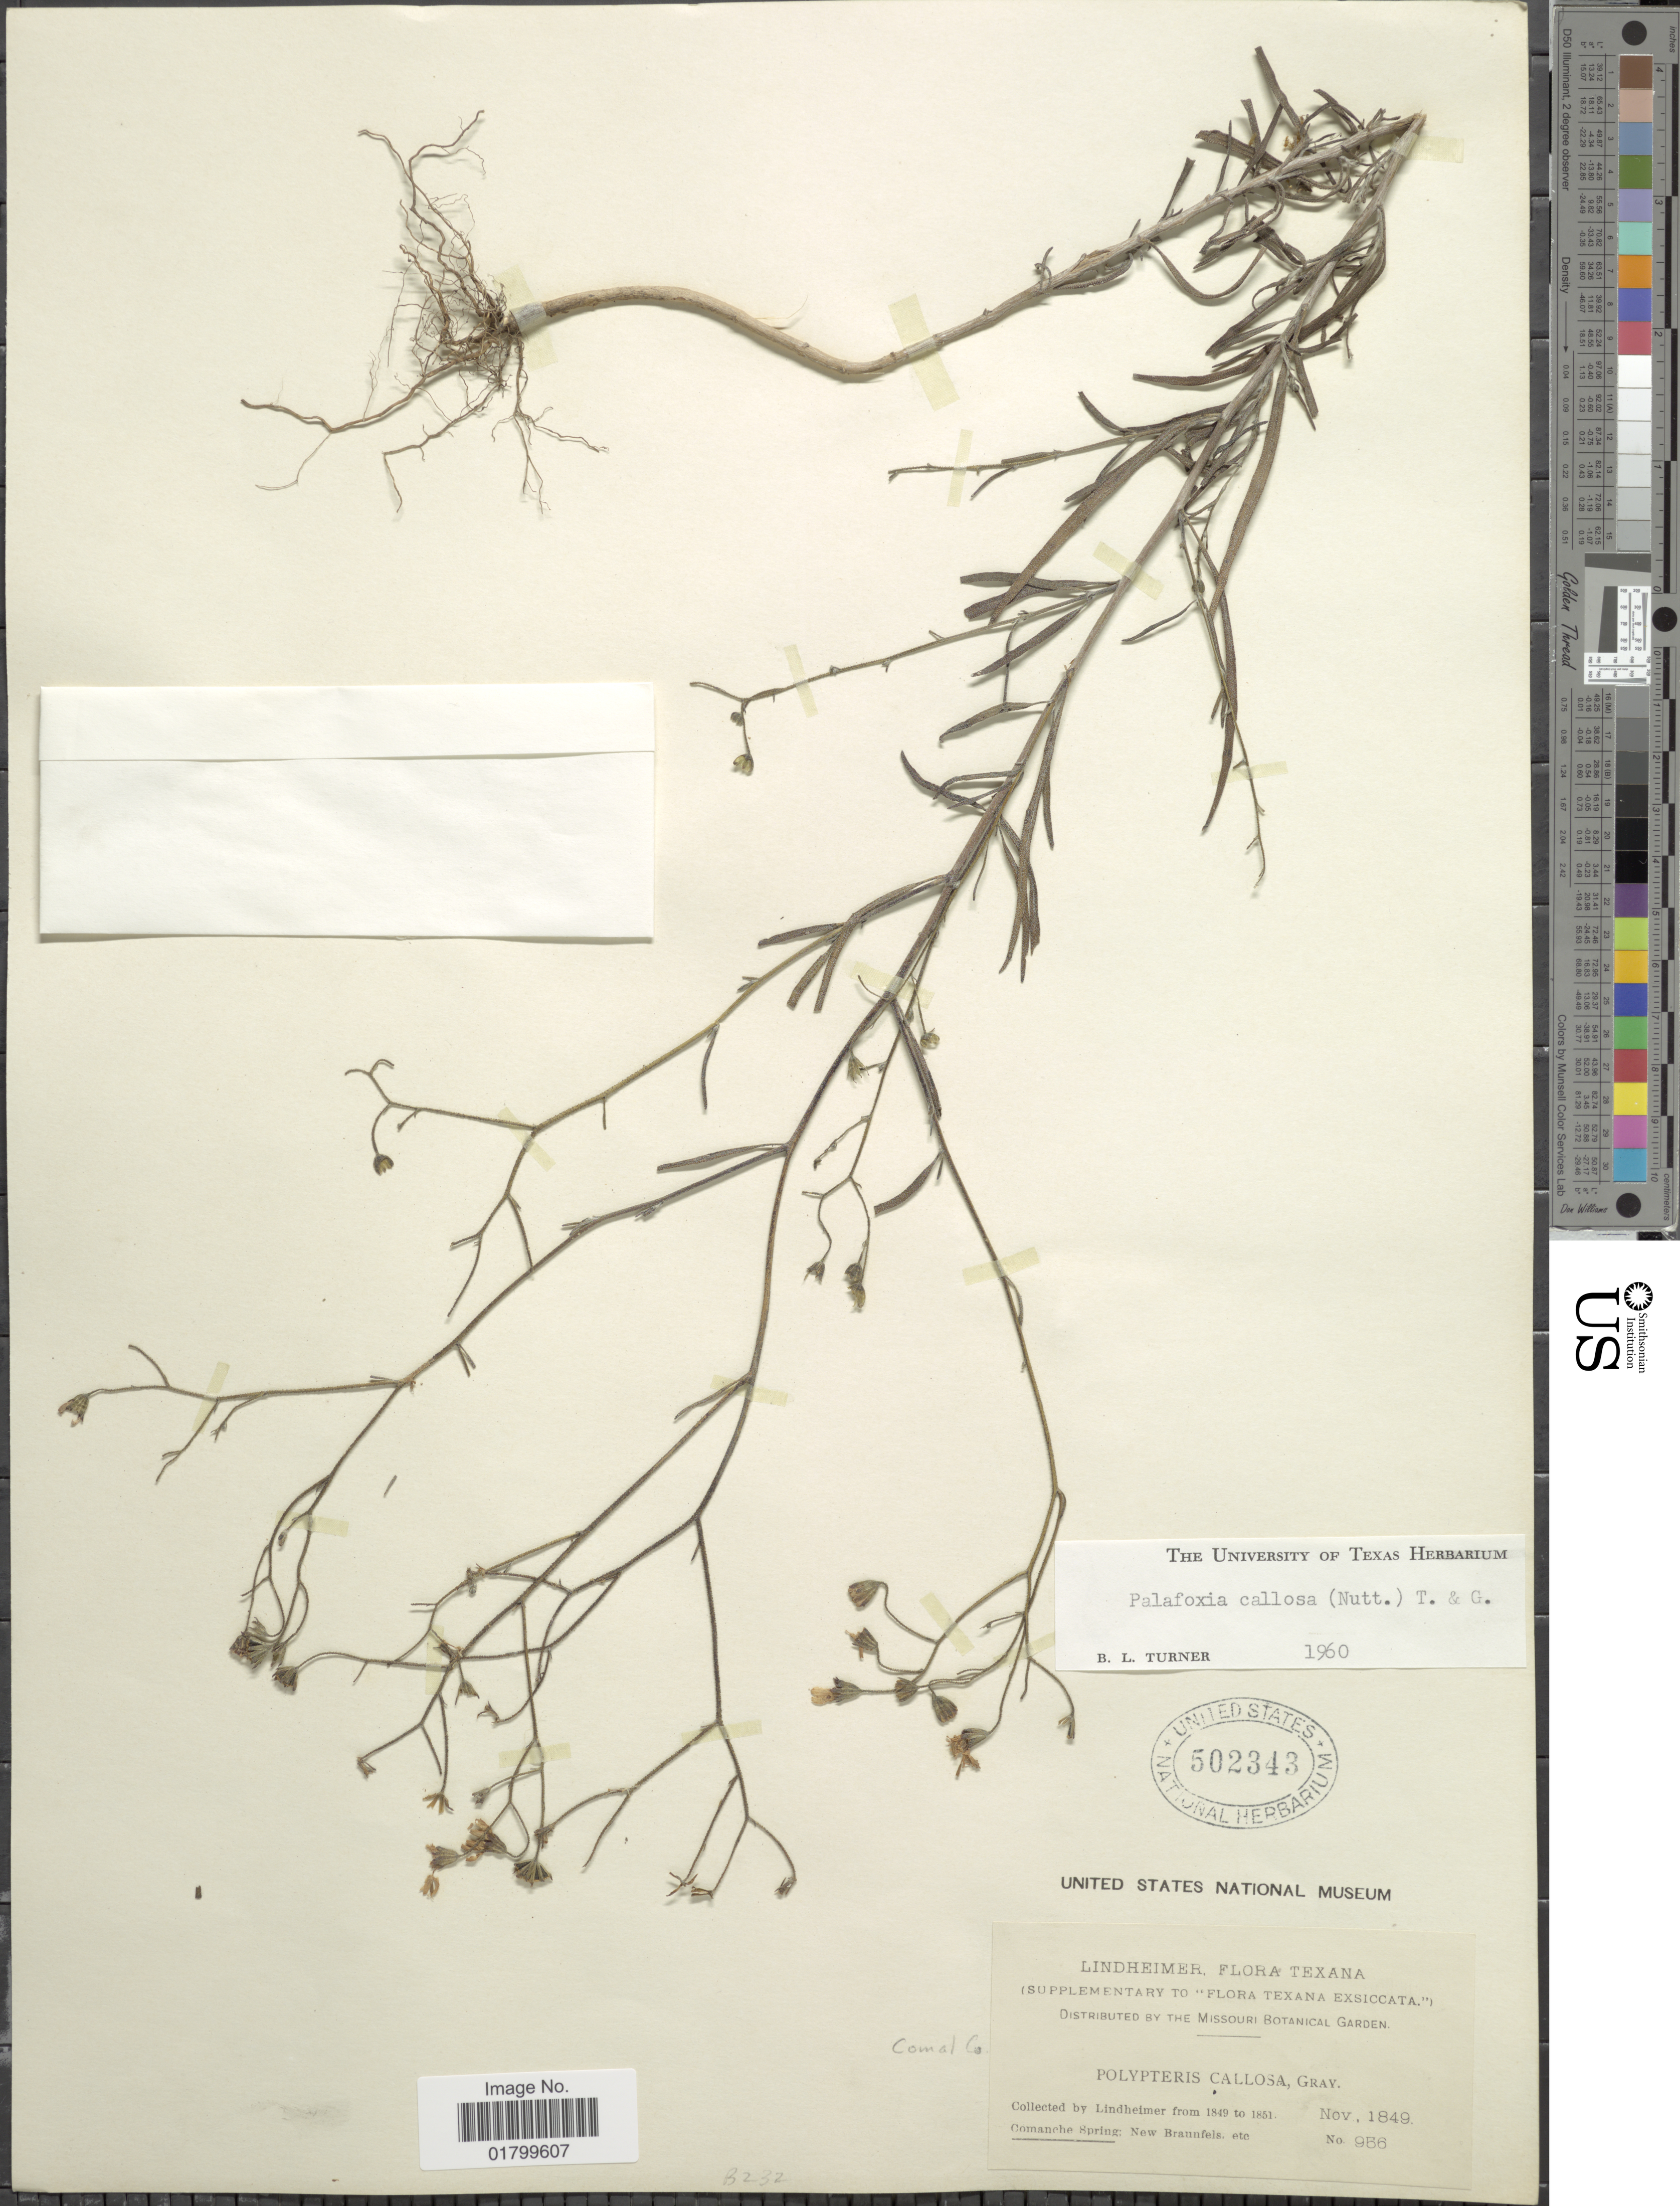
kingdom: Plantae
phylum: Tracheophyta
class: Magnoliopsida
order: Asterales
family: Asteraceae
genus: Palafoxia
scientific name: Palafoxia callosa var. callosa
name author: (Nutt.) Torr. & A. Gray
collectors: -. Lindheimer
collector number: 956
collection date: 1849-11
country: United States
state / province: Texas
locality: Comanche Spring: New Brannfels, etc.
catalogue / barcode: US 502343